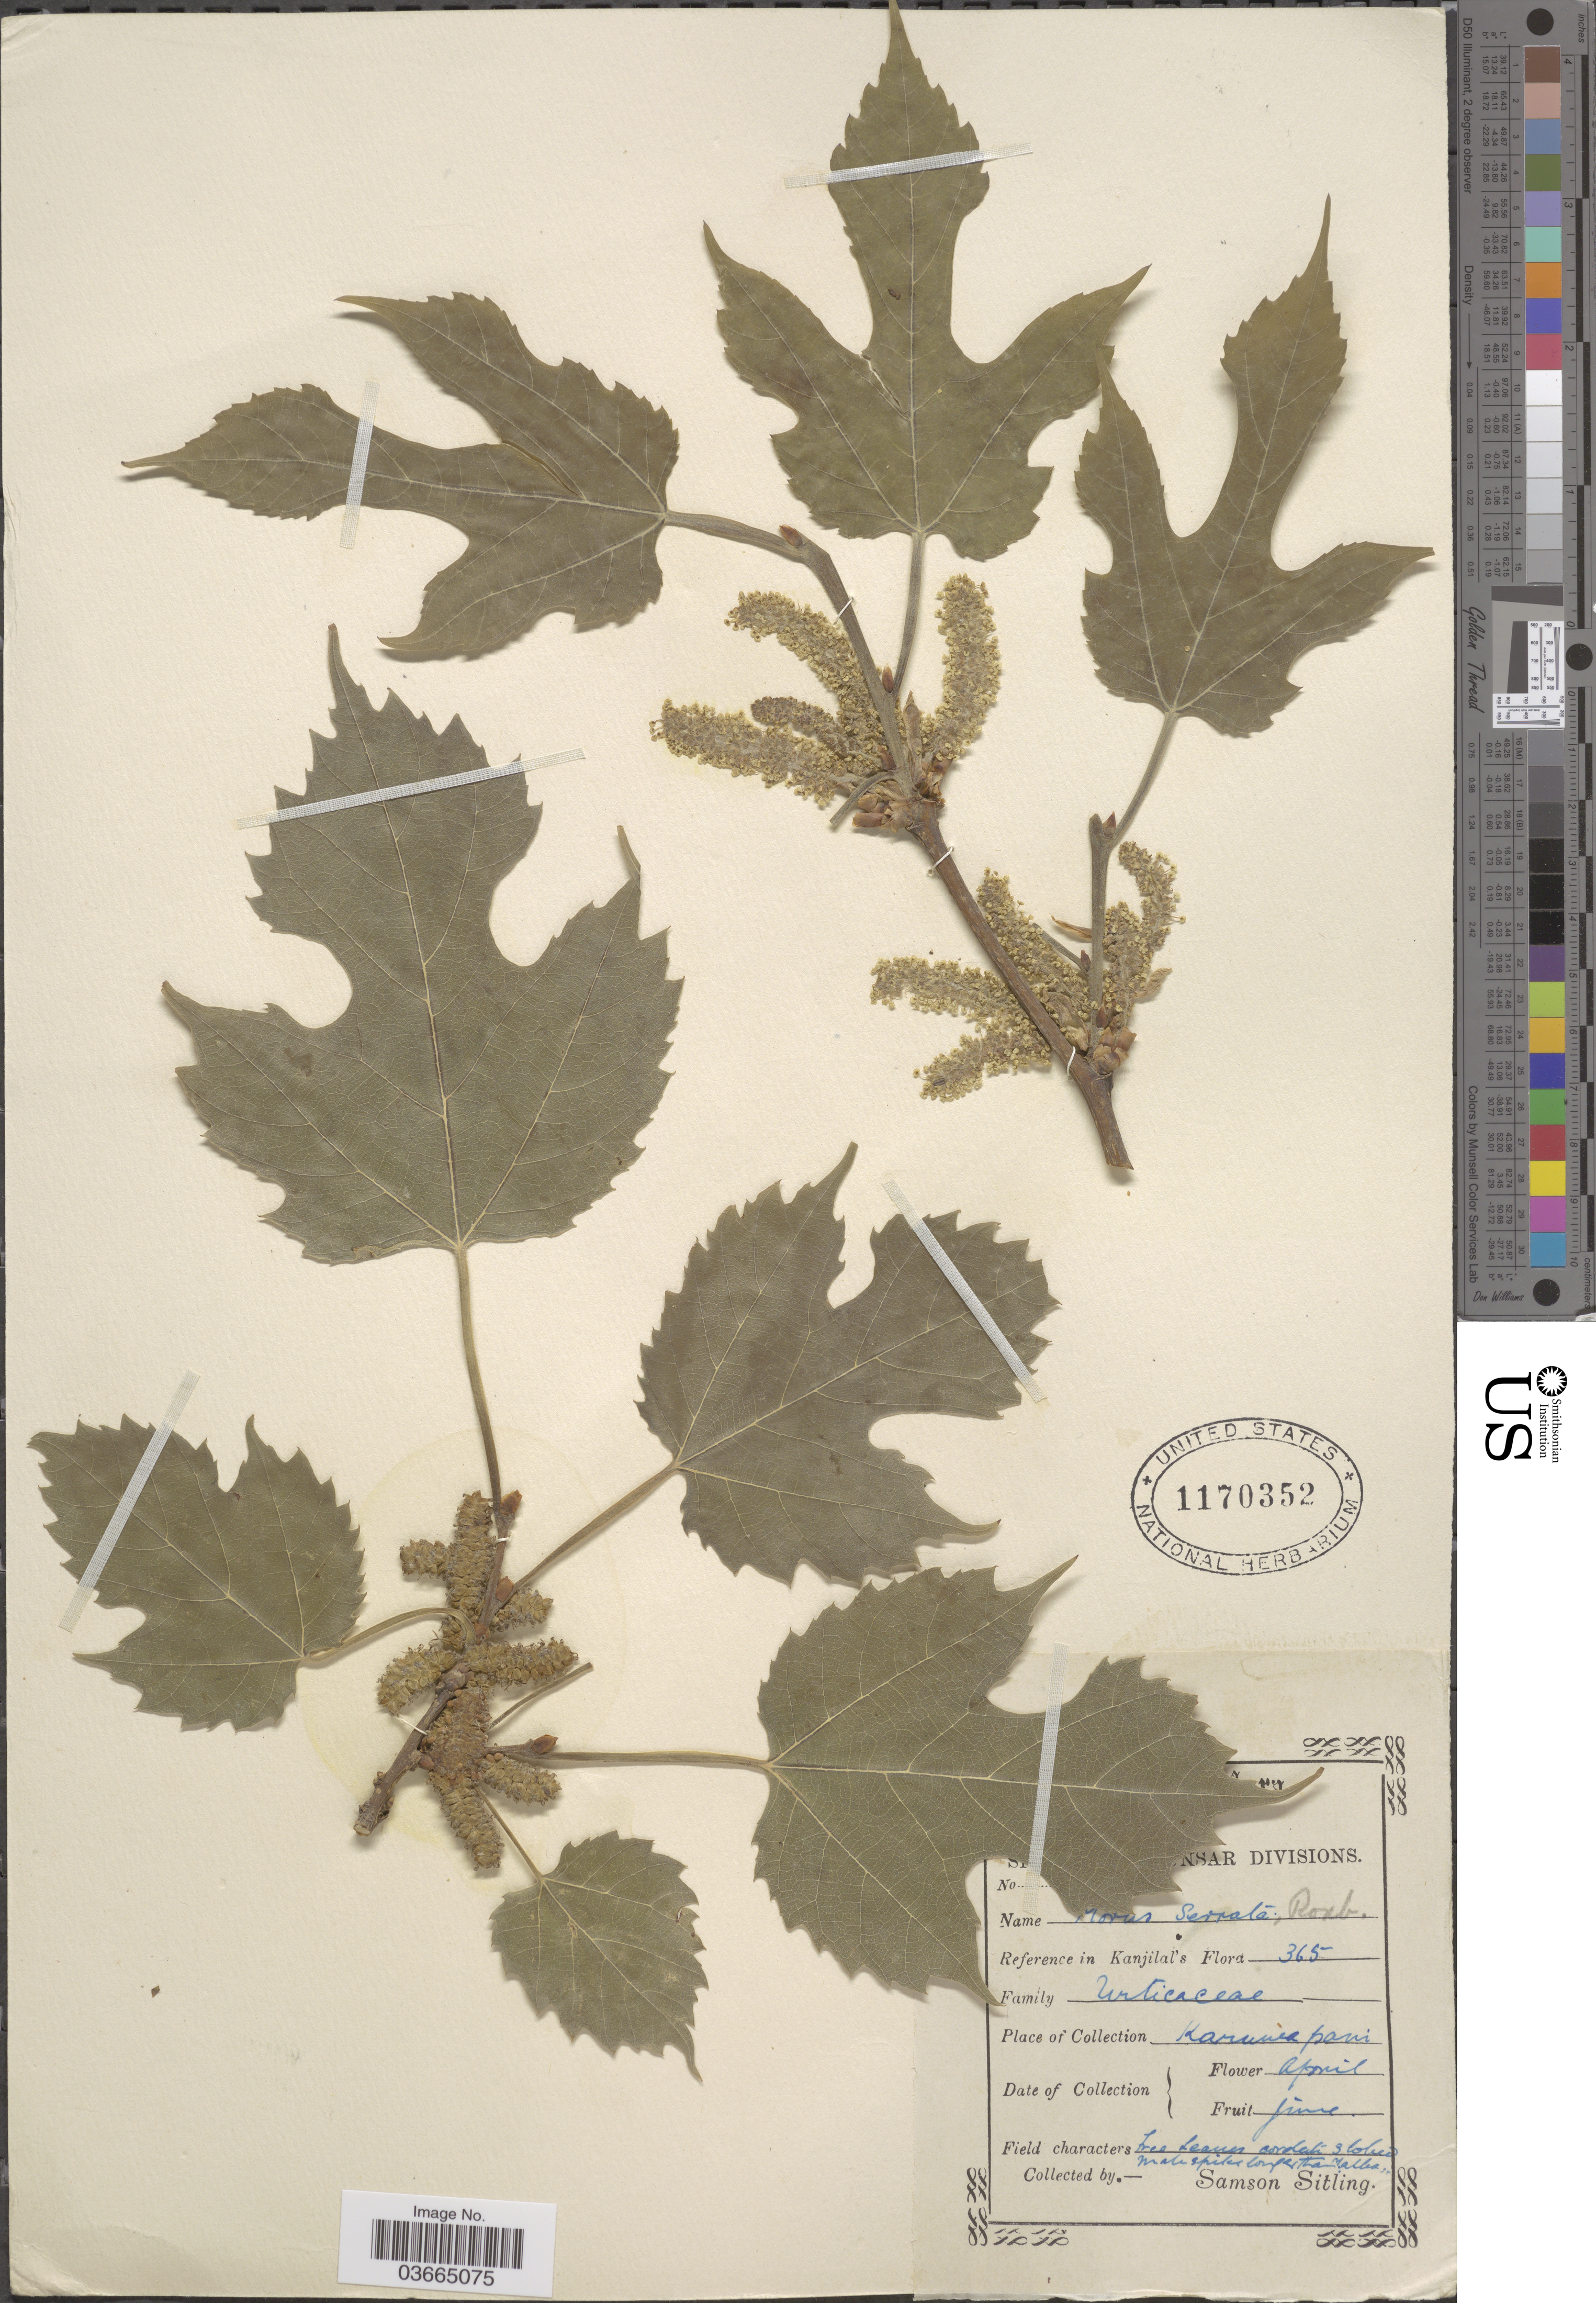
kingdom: Plantae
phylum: Tracheophyta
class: Magnoliopsida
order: Rosales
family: Moraceae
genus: Morus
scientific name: Morus serrata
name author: Roxb.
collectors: S. Sitling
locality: !. Karuwa pani.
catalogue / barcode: US 1170352